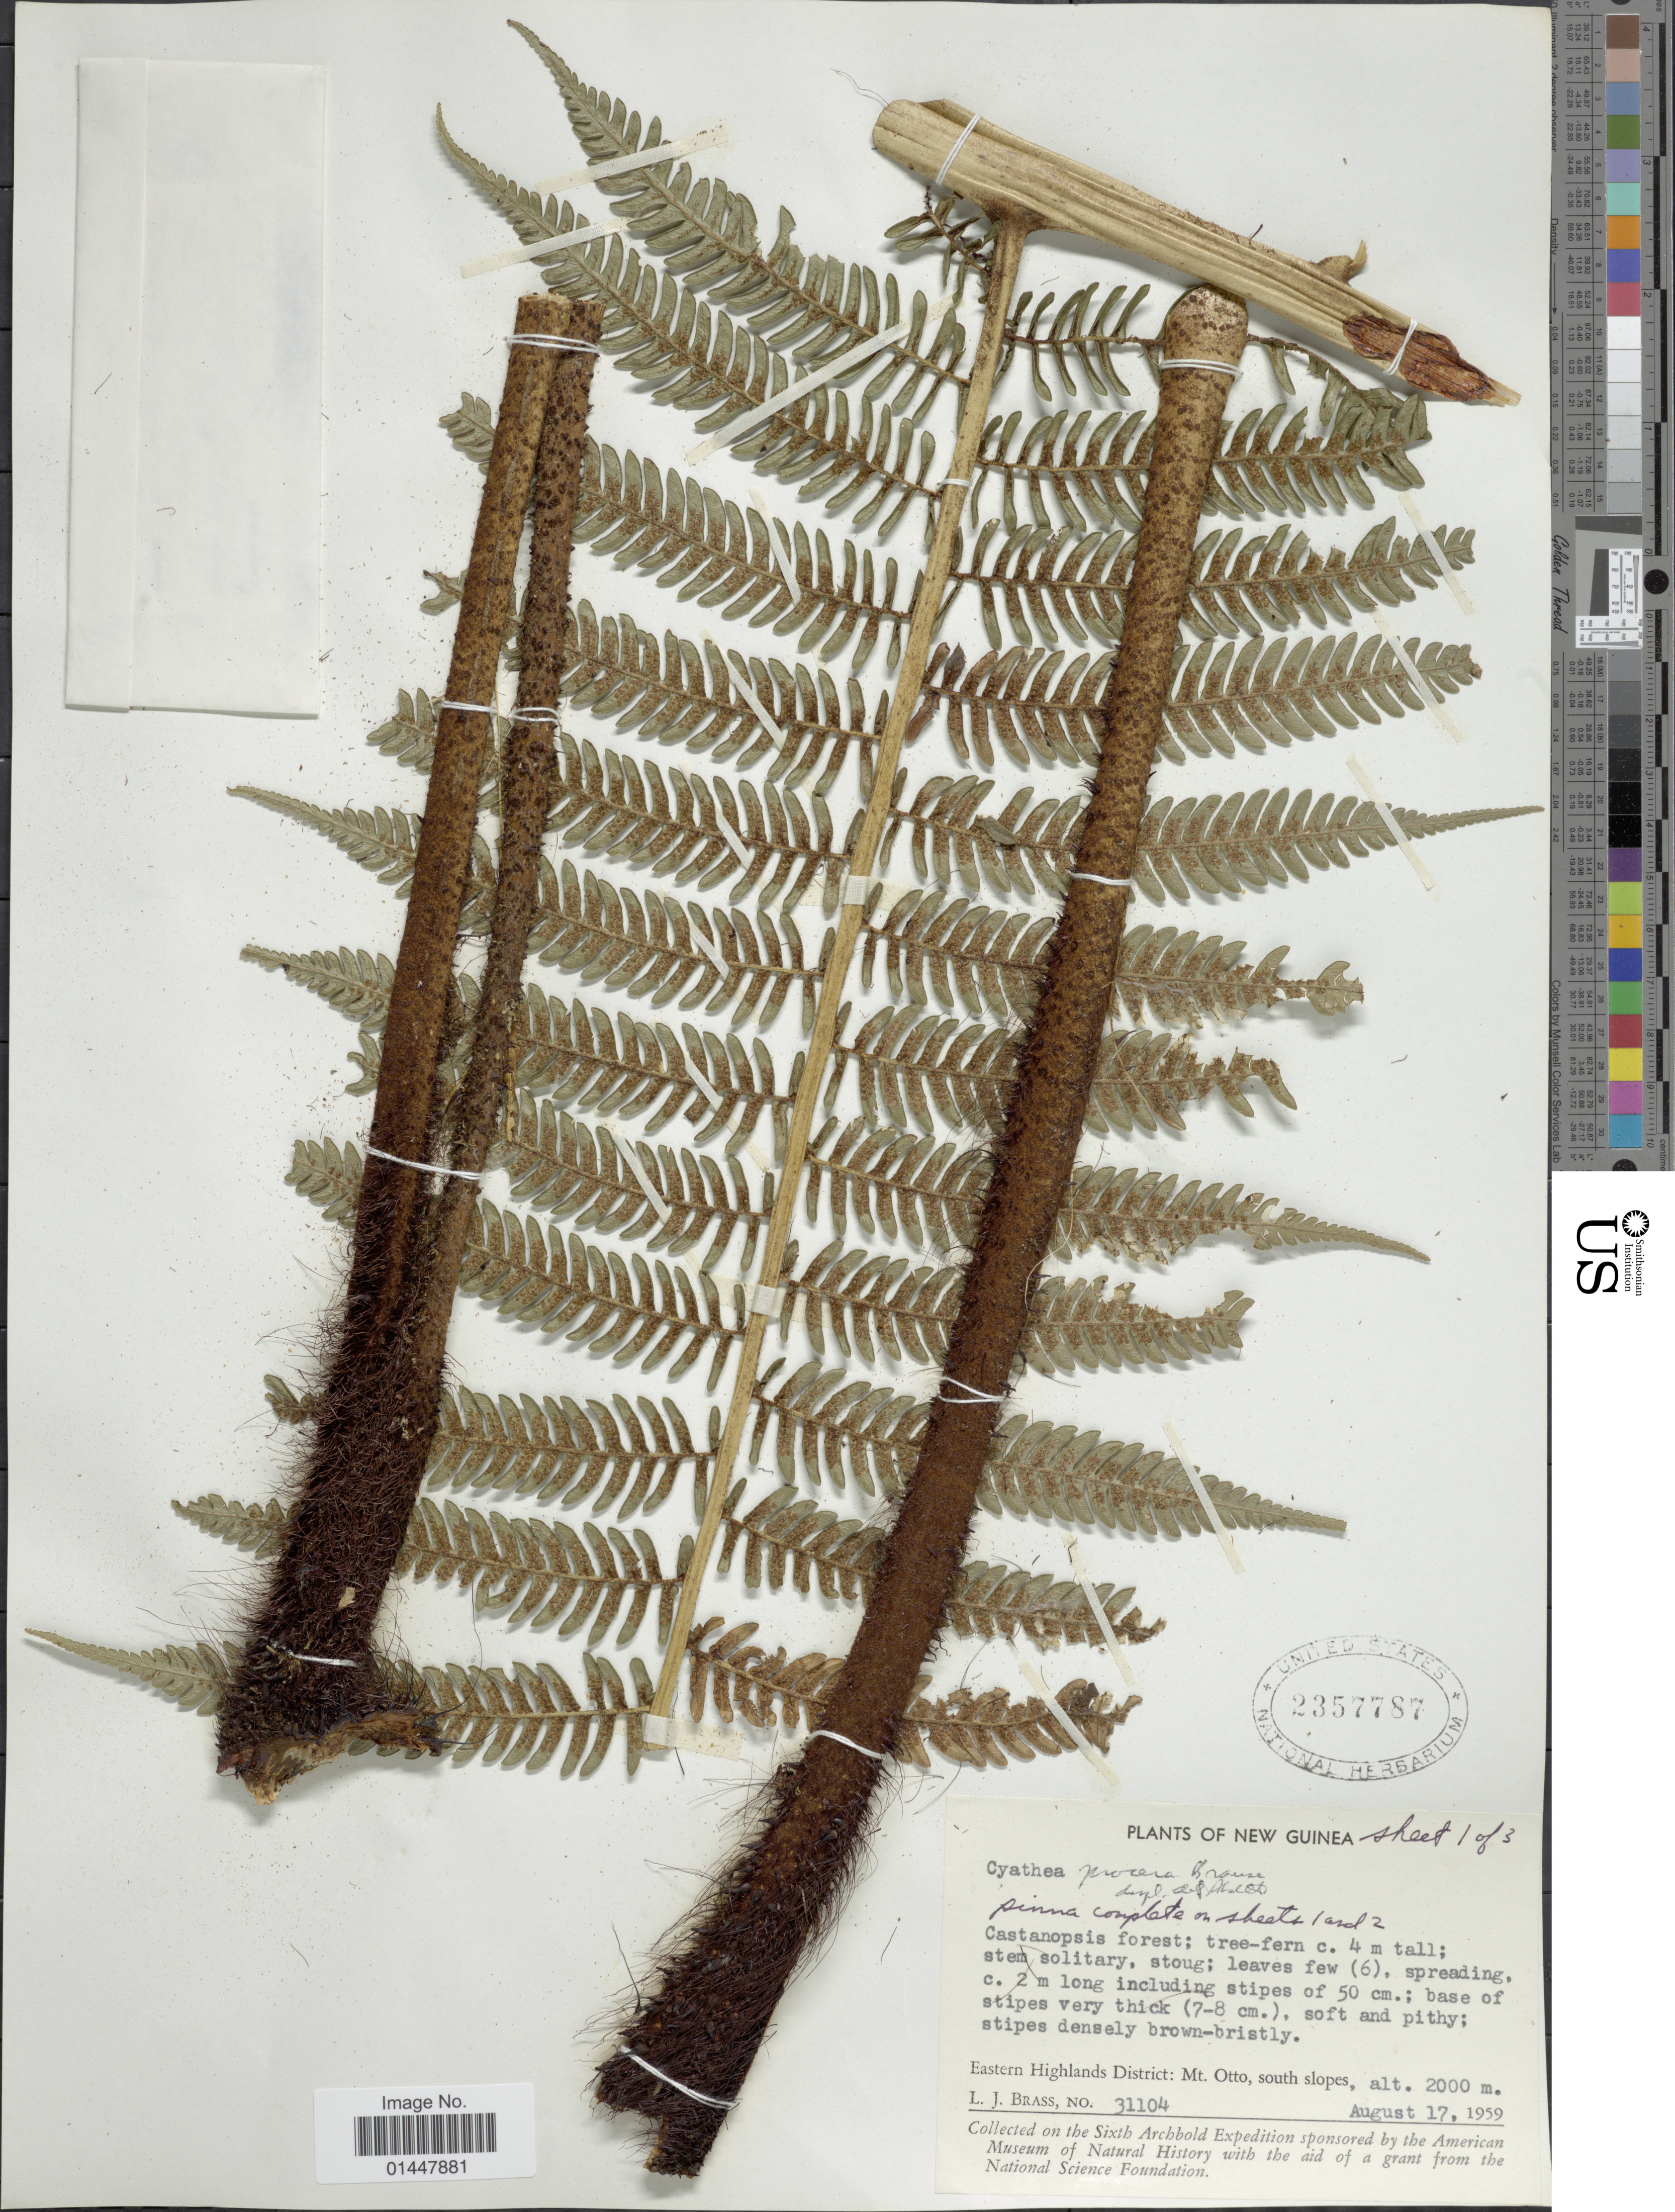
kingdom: Plantae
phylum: Tracheophyta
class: Polypodiopsida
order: Cyatheales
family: Cyatheaceae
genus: Sphaeropteris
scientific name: Sphaeropteris procera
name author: (Brause) R.M. Tryon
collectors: L. J. Brass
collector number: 31104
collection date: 1959-08-17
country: Papua New Guinea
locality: New Guinea, Eastern Highlands District, Mt. Otto, south slopes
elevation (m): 2000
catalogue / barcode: US 2357787